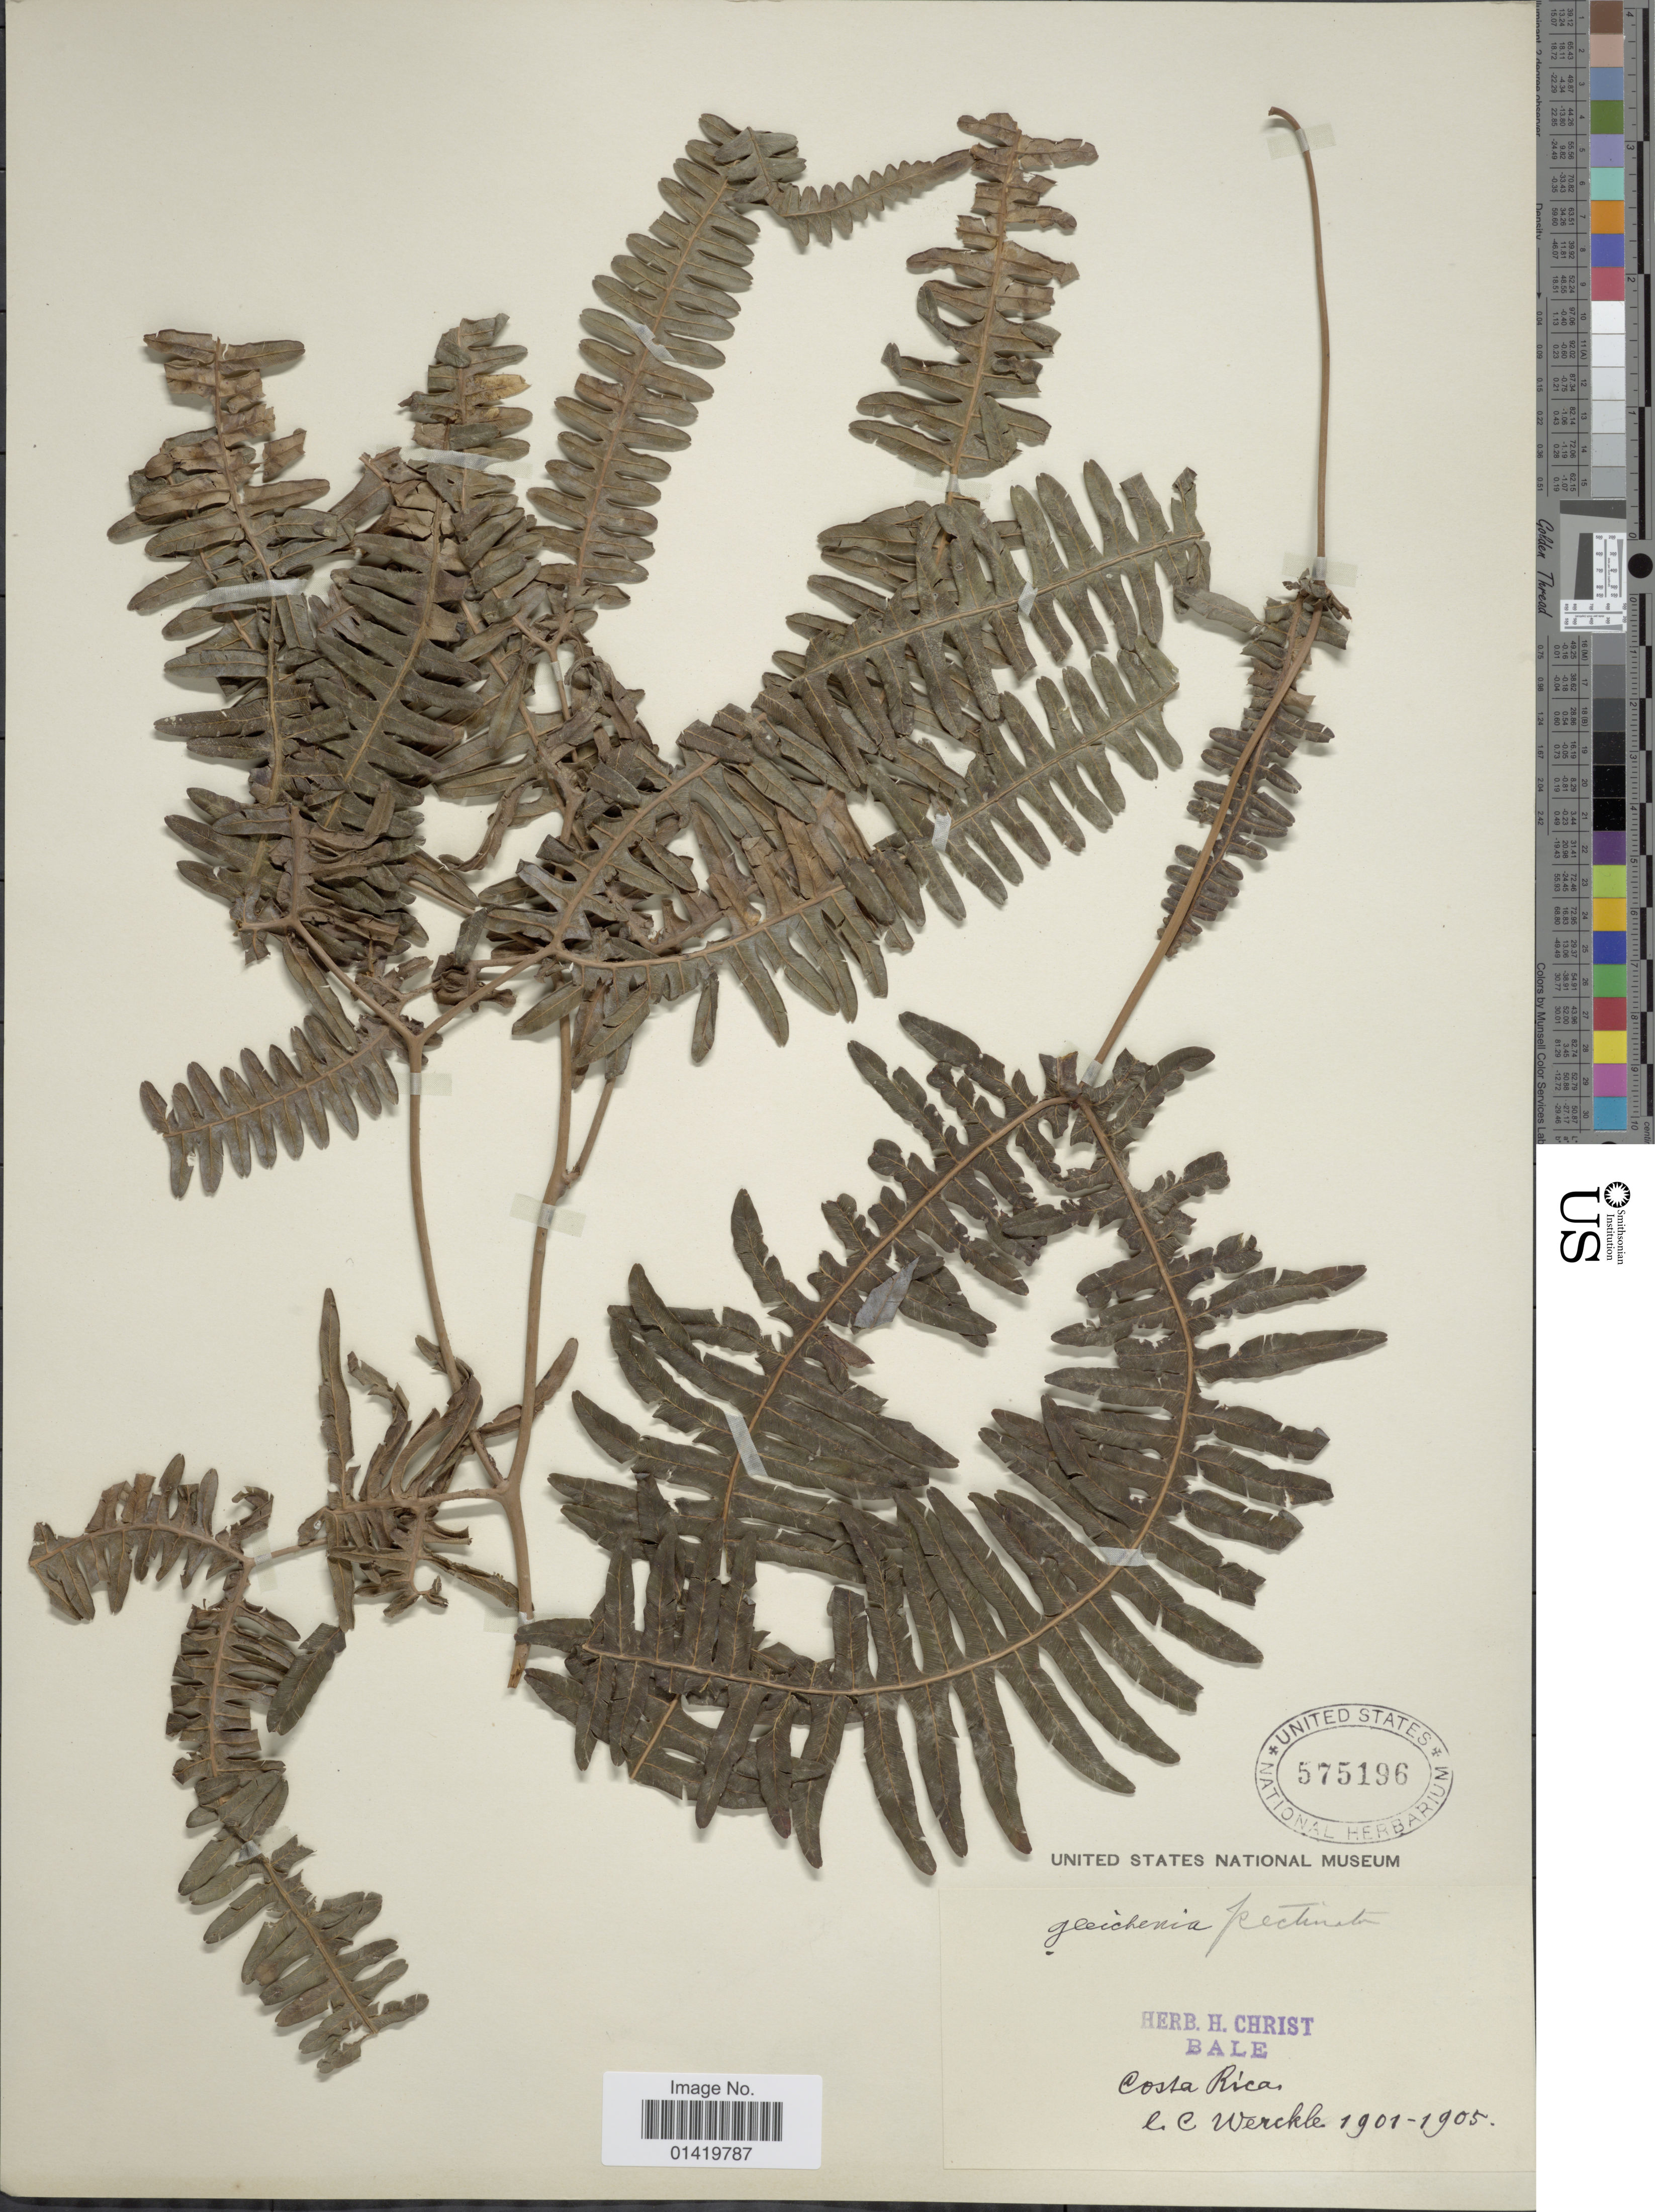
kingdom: Plantae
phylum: Tracheophyta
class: Polypodiopsida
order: Gleicheniales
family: Gleicheniaceae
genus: Gleichenella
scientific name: Gleichenella pectinata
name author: (Willd.) Ching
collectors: C. C Wercklé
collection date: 1901/1905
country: Costa Rica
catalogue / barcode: US 575196